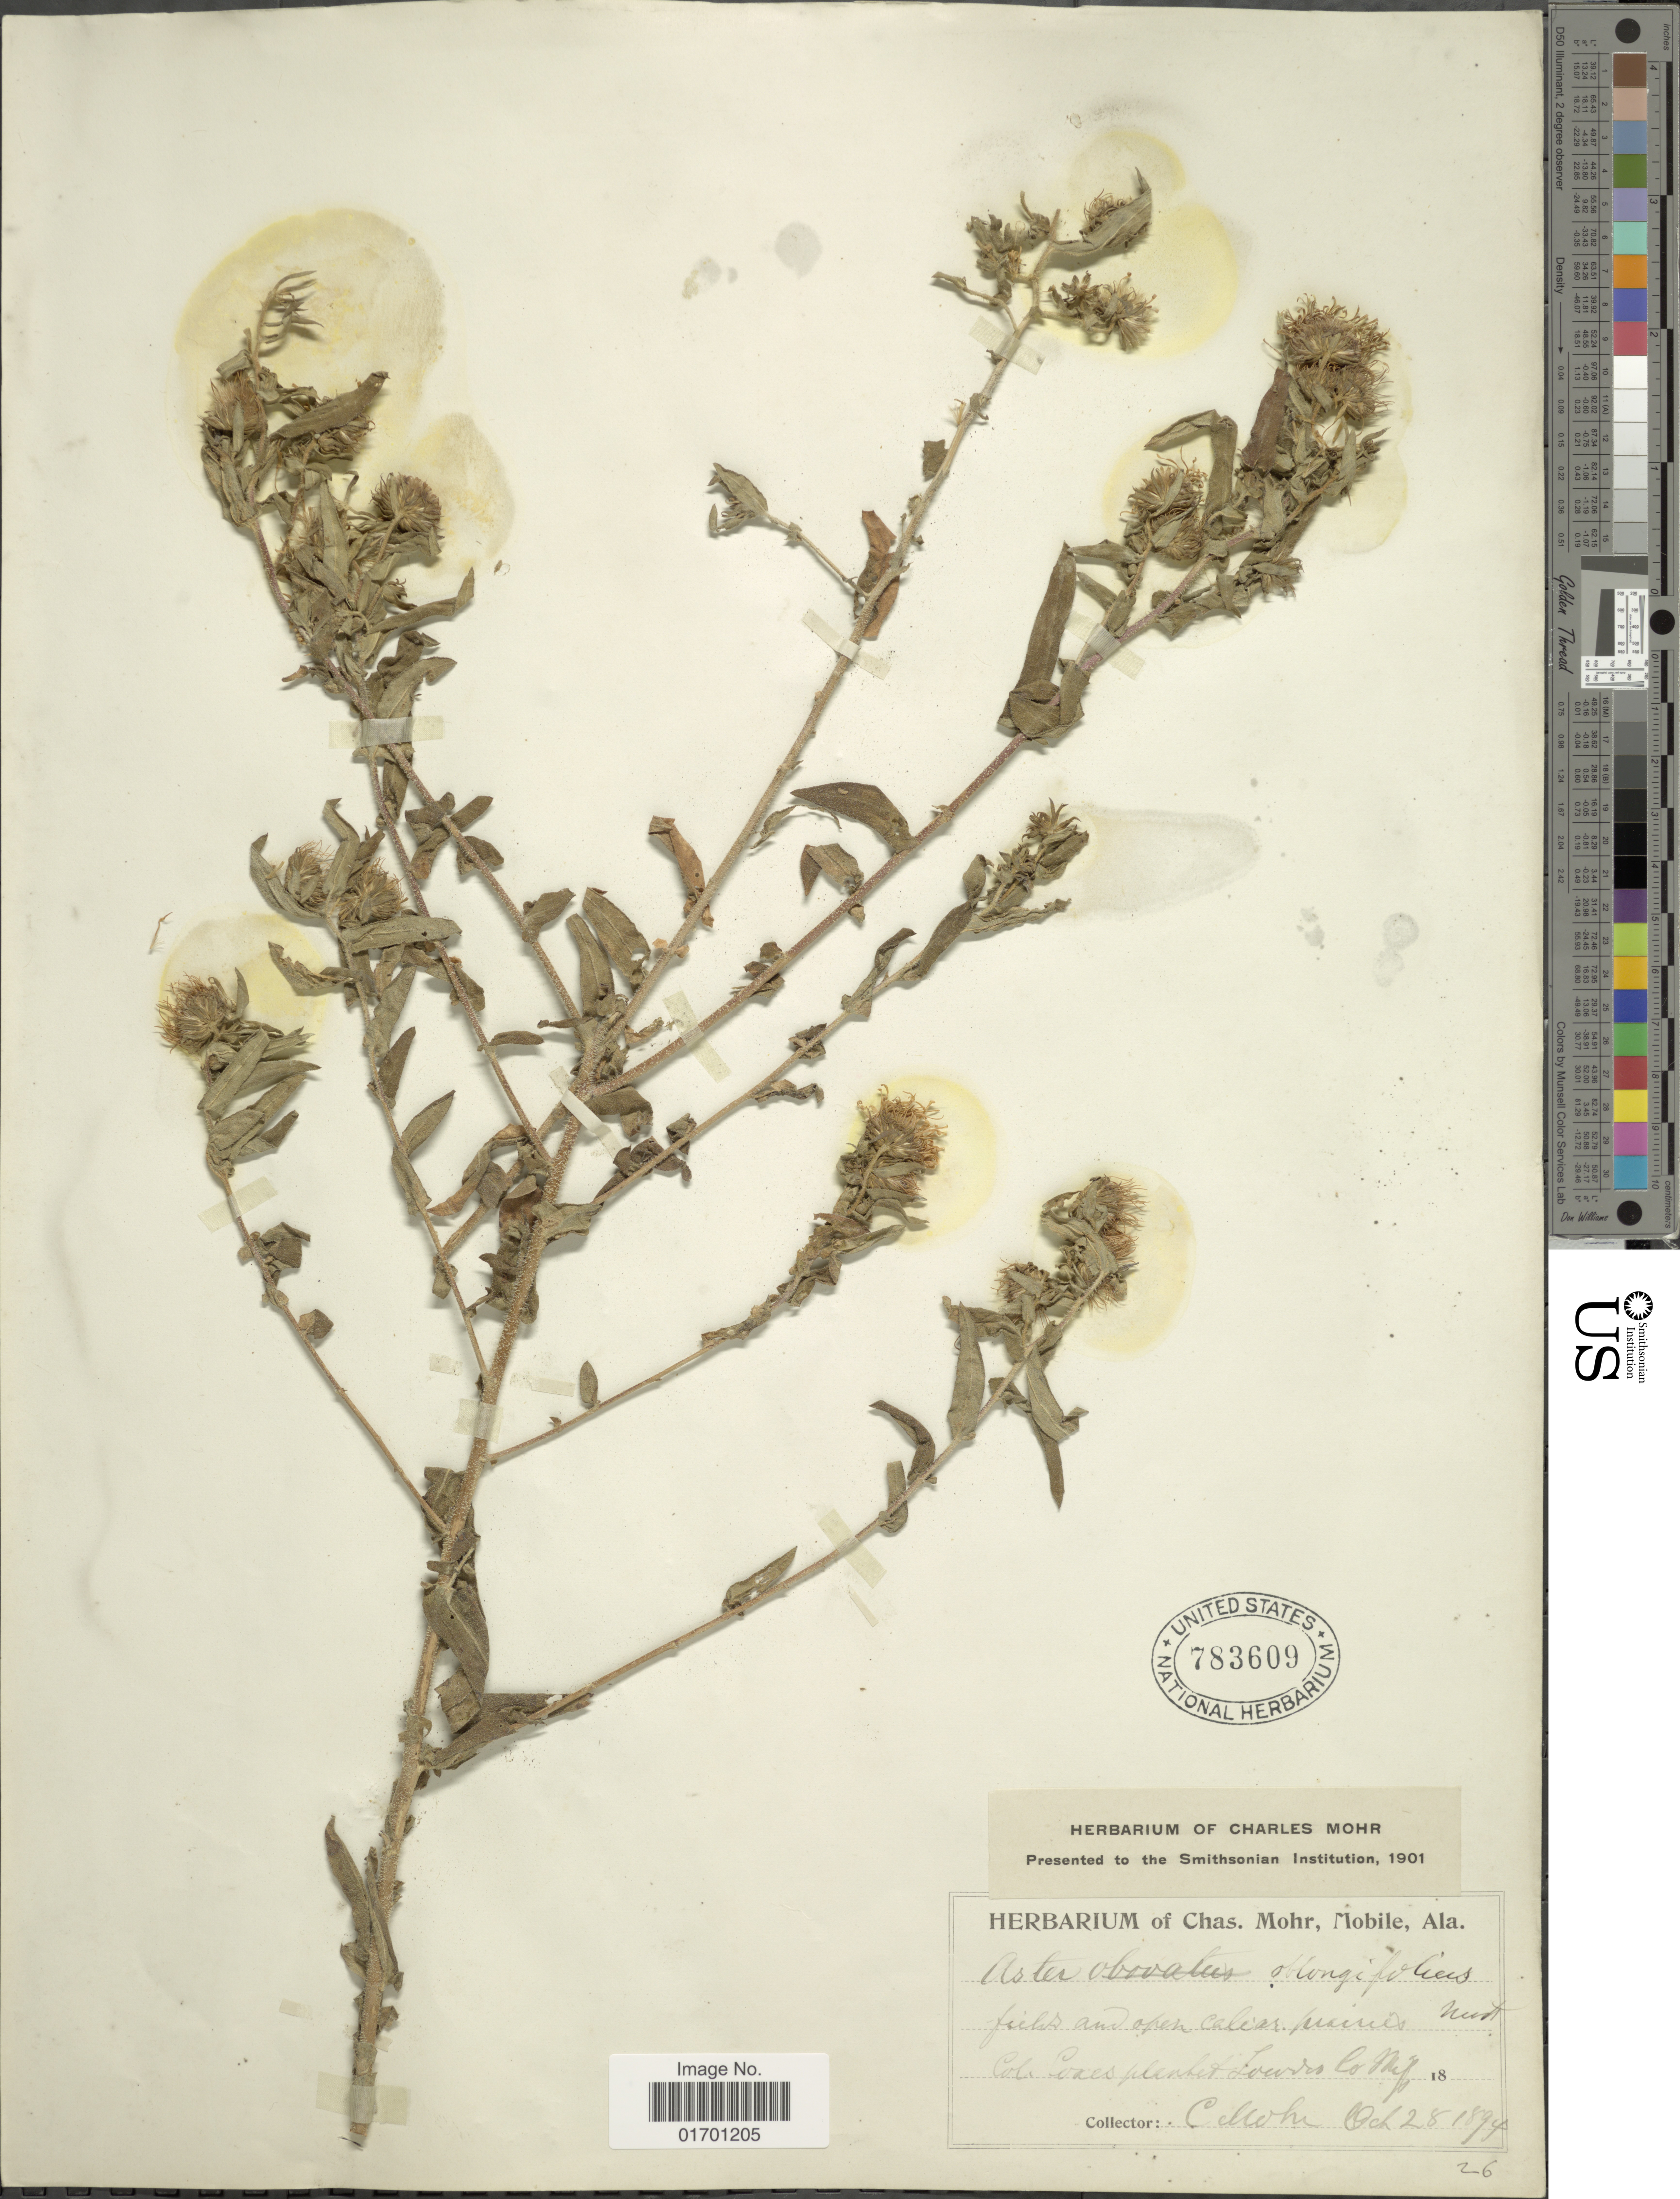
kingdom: Plantae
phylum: Tracheophyta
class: Magnoliopsida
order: Asterales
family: Asteraceae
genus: Symphyotrichum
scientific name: Symphyotrichum oblongifolium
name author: (Nutt.) G.L. Nesom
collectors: C. T. Mohr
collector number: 26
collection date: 1894-10-25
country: United States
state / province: New York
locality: Col. Coces plent Louise Co.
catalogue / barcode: US 783609